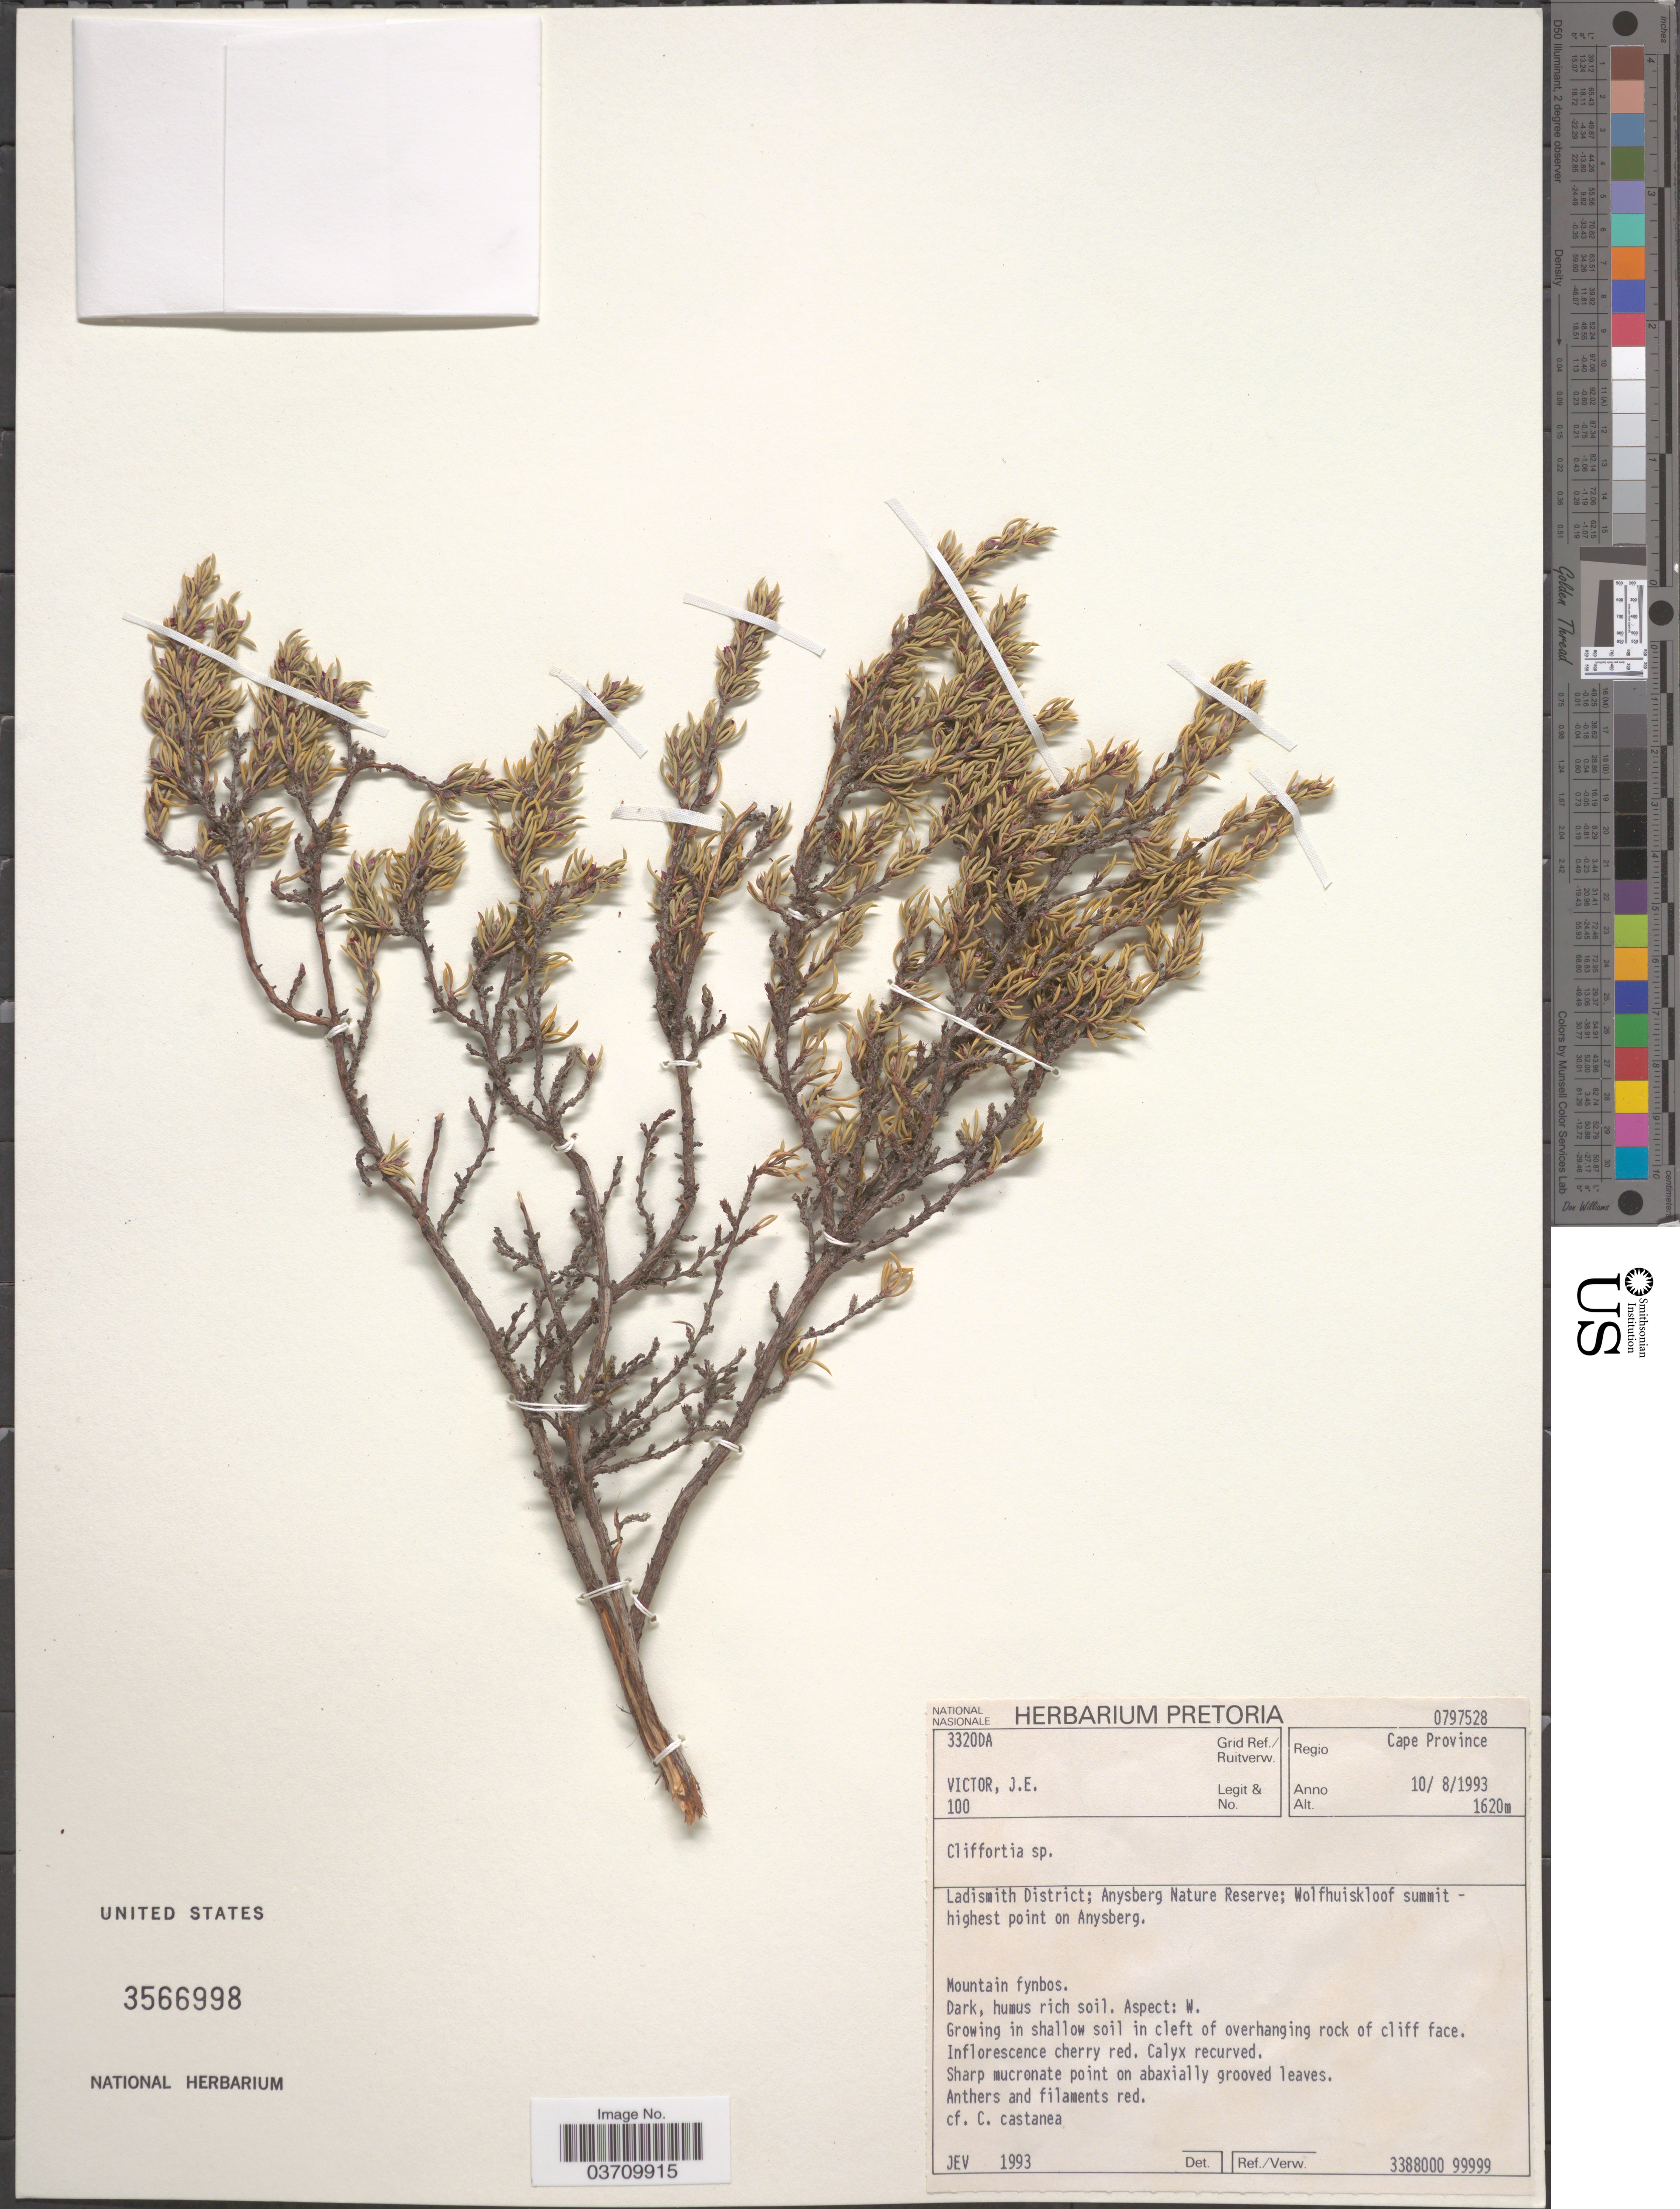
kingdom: Plantae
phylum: Tracheophyta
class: Magnoliopsida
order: Rosales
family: Rosaceae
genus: Cliffortia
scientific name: Cliffortia sp.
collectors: J. Victor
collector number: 100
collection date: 1993-08-10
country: South Africa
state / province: Western Cape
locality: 3320DA Grid. Ref./ Ruitverw. Regio Cape Province. Ladismith District; Anysberg Nature Reserve; Wolfhuiskloof summit - highest point on Anysberg.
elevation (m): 1620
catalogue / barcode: US 3566998